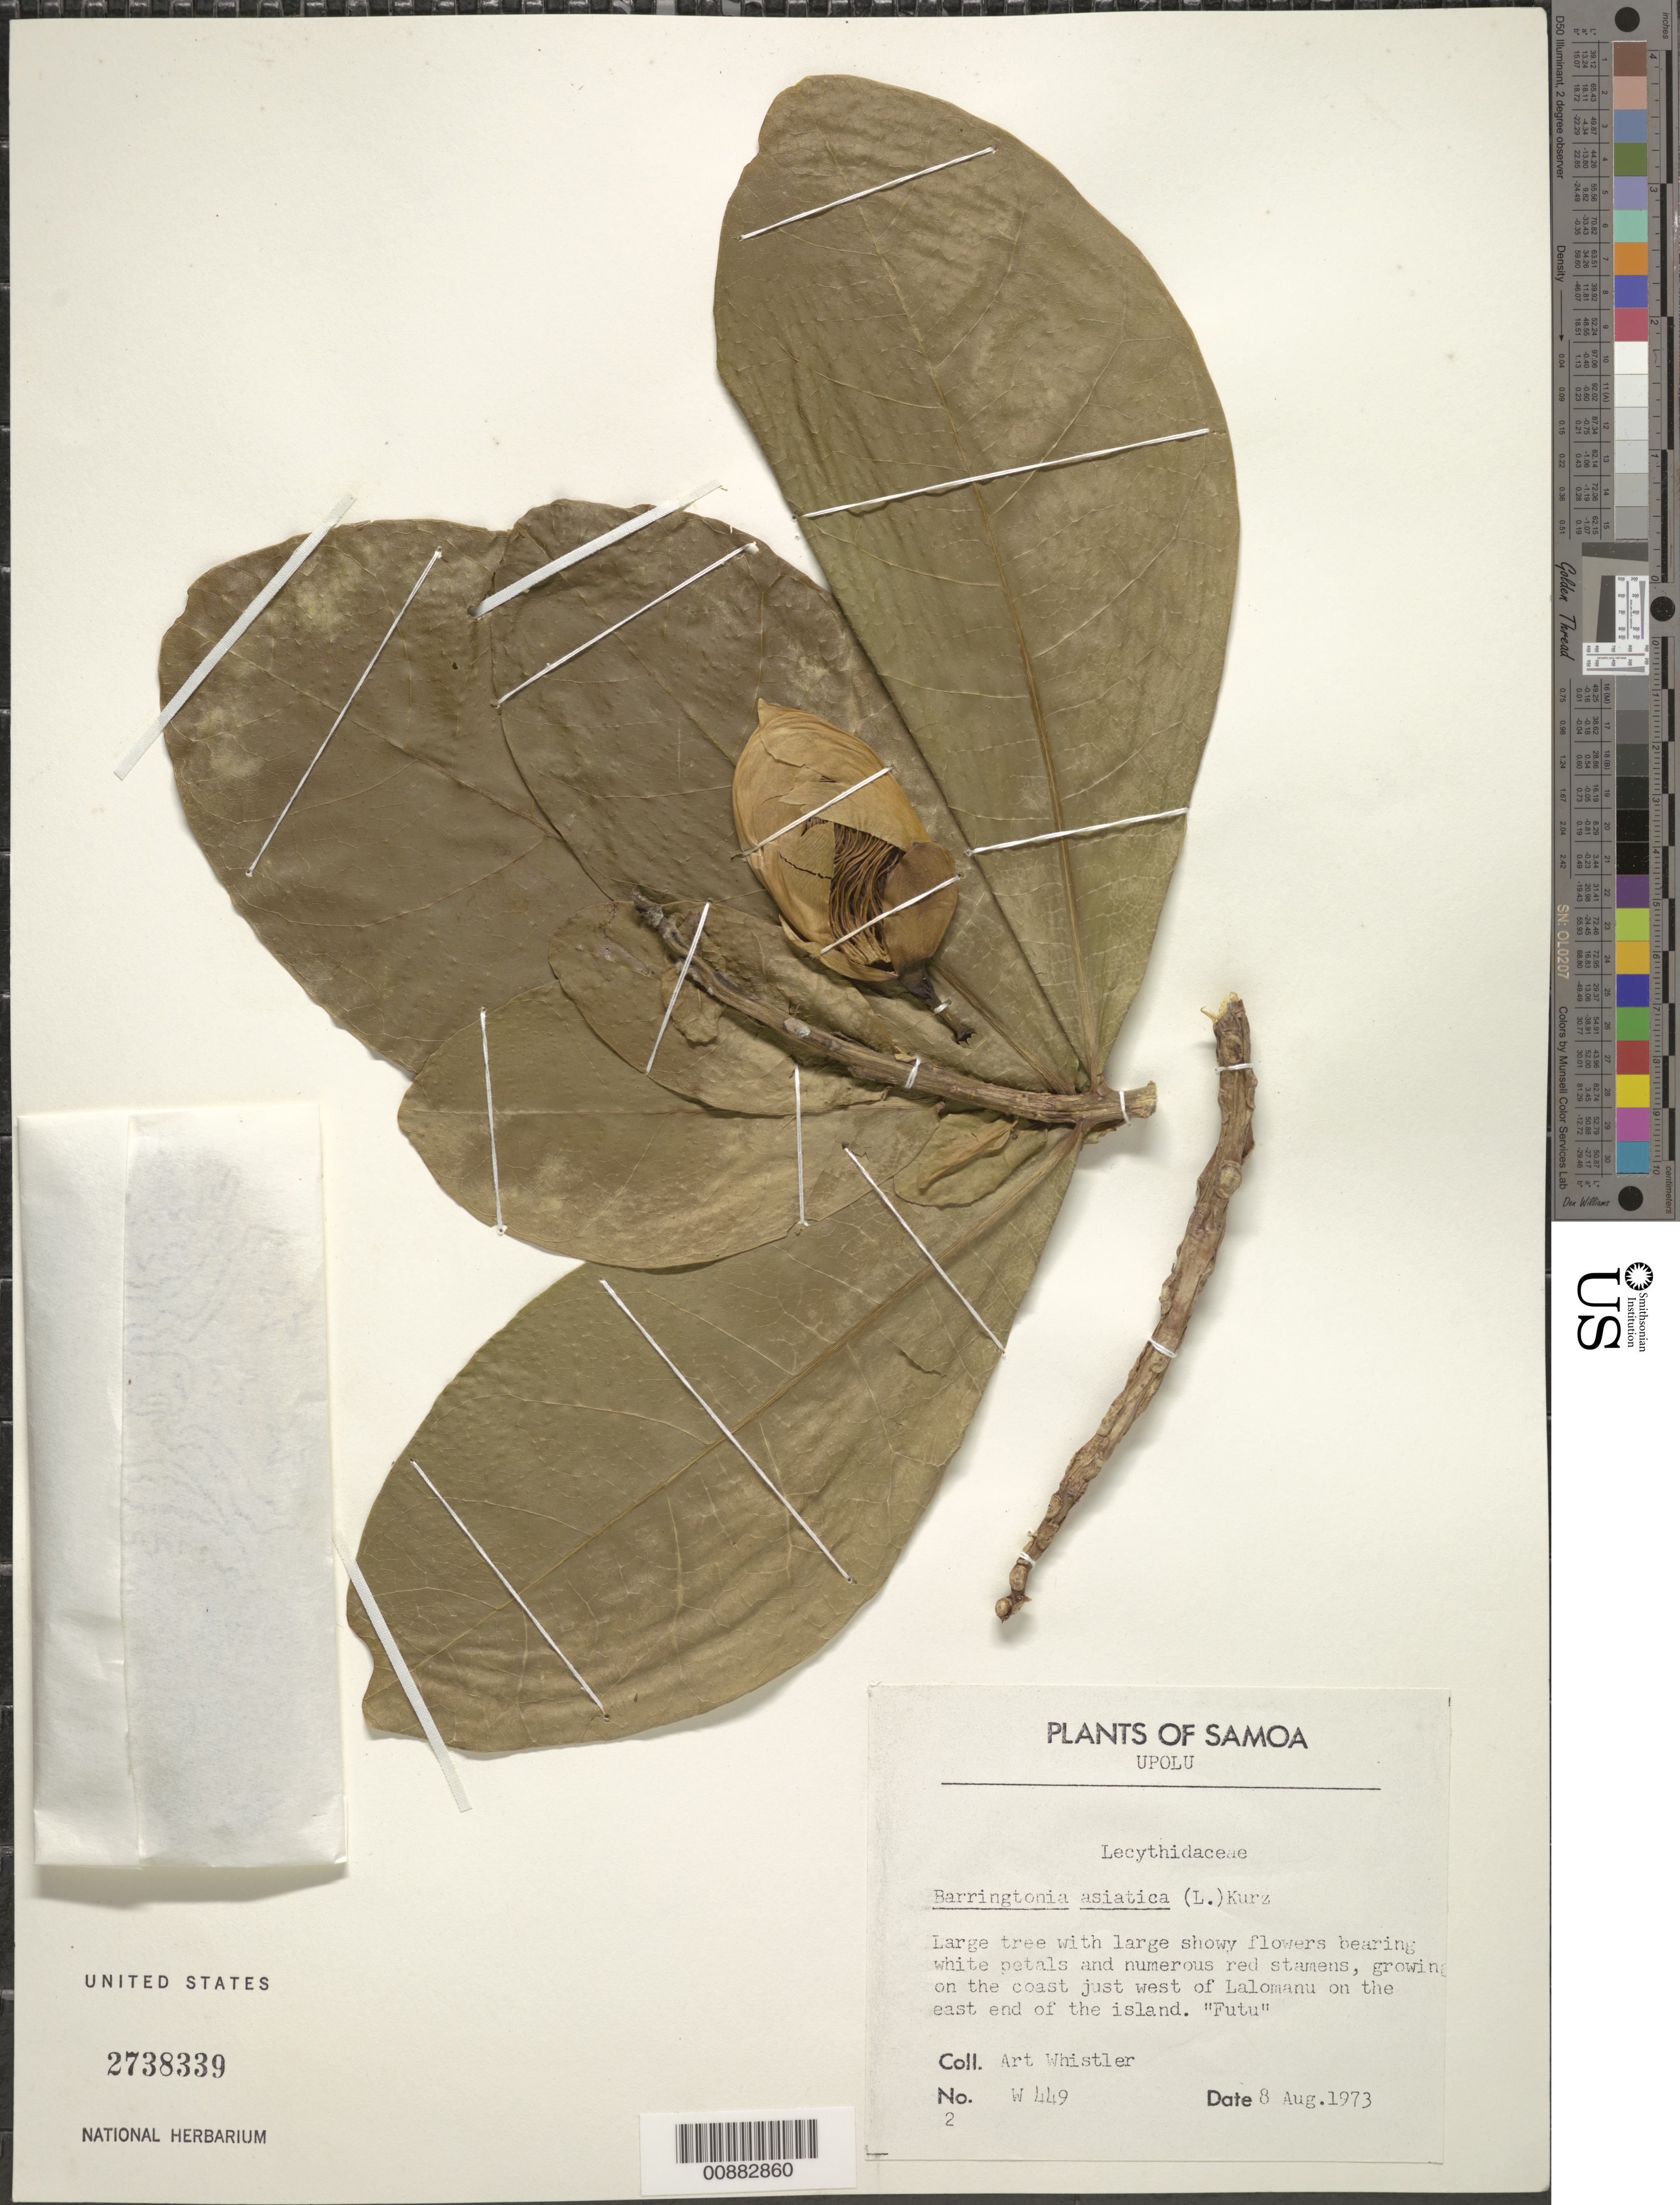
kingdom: Plantae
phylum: Tracheophyta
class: Magnoliopsida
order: Ericales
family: Lecythidaceae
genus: Barringtonia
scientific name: Barringtonia asiatica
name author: (L.) Kurz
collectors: A. Whistler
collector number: W 449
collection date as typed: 08 Aug 1973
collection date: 1973-08-08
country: Samoa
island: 'Upolu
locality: Coast just west of Lalomanu on the E end of the island.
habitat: Coast.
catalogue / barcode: US 2738339